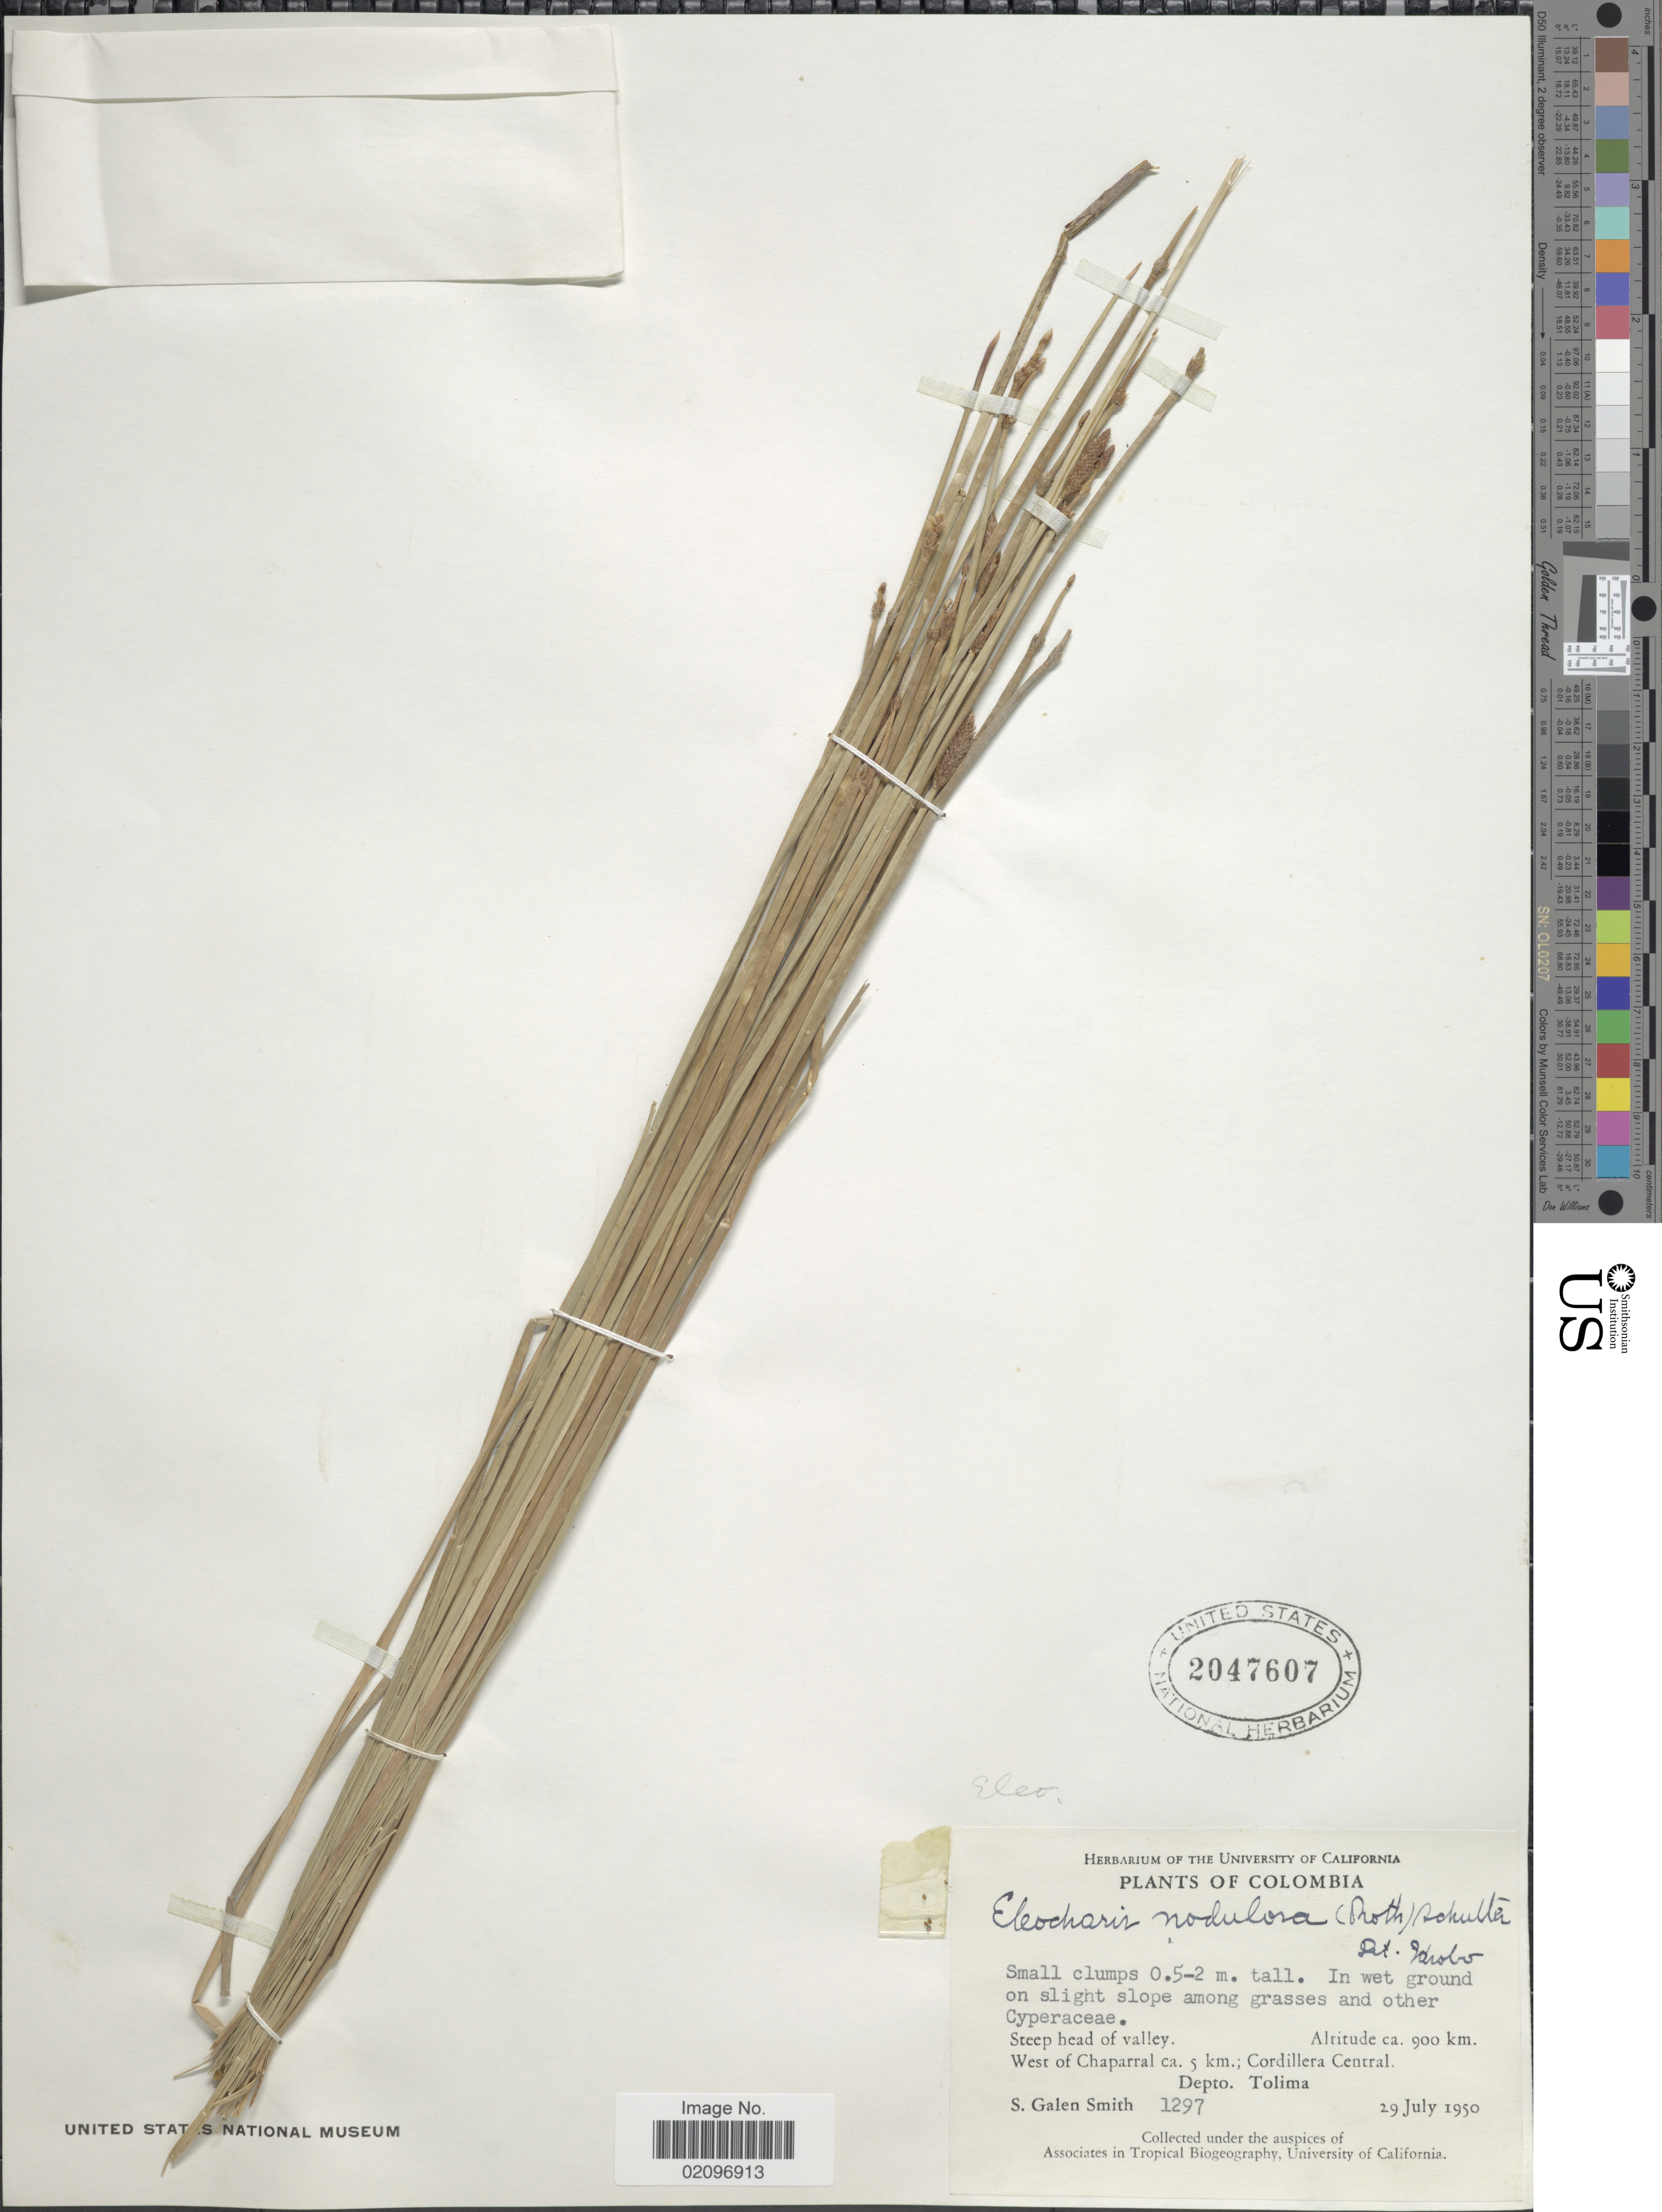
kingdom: Plantae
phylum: Tracheophyta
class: Liliopsida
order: Poales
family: Cyperaceae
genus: Eleocharis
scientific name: Eleocharis montana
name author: (Kunth) Roem. & Schult.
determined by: Strong, Mark T., (BOT), Smithsonian Institution - National Museum of Natural History (UNITED STATES)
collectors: S. G. Smith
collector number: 1297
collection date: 1950-07-29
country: Colombia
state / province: Tolima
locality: Steep head of valley, West of Chaparral, ca. 5 km.; Cordillera Central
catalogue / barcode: US 2047607